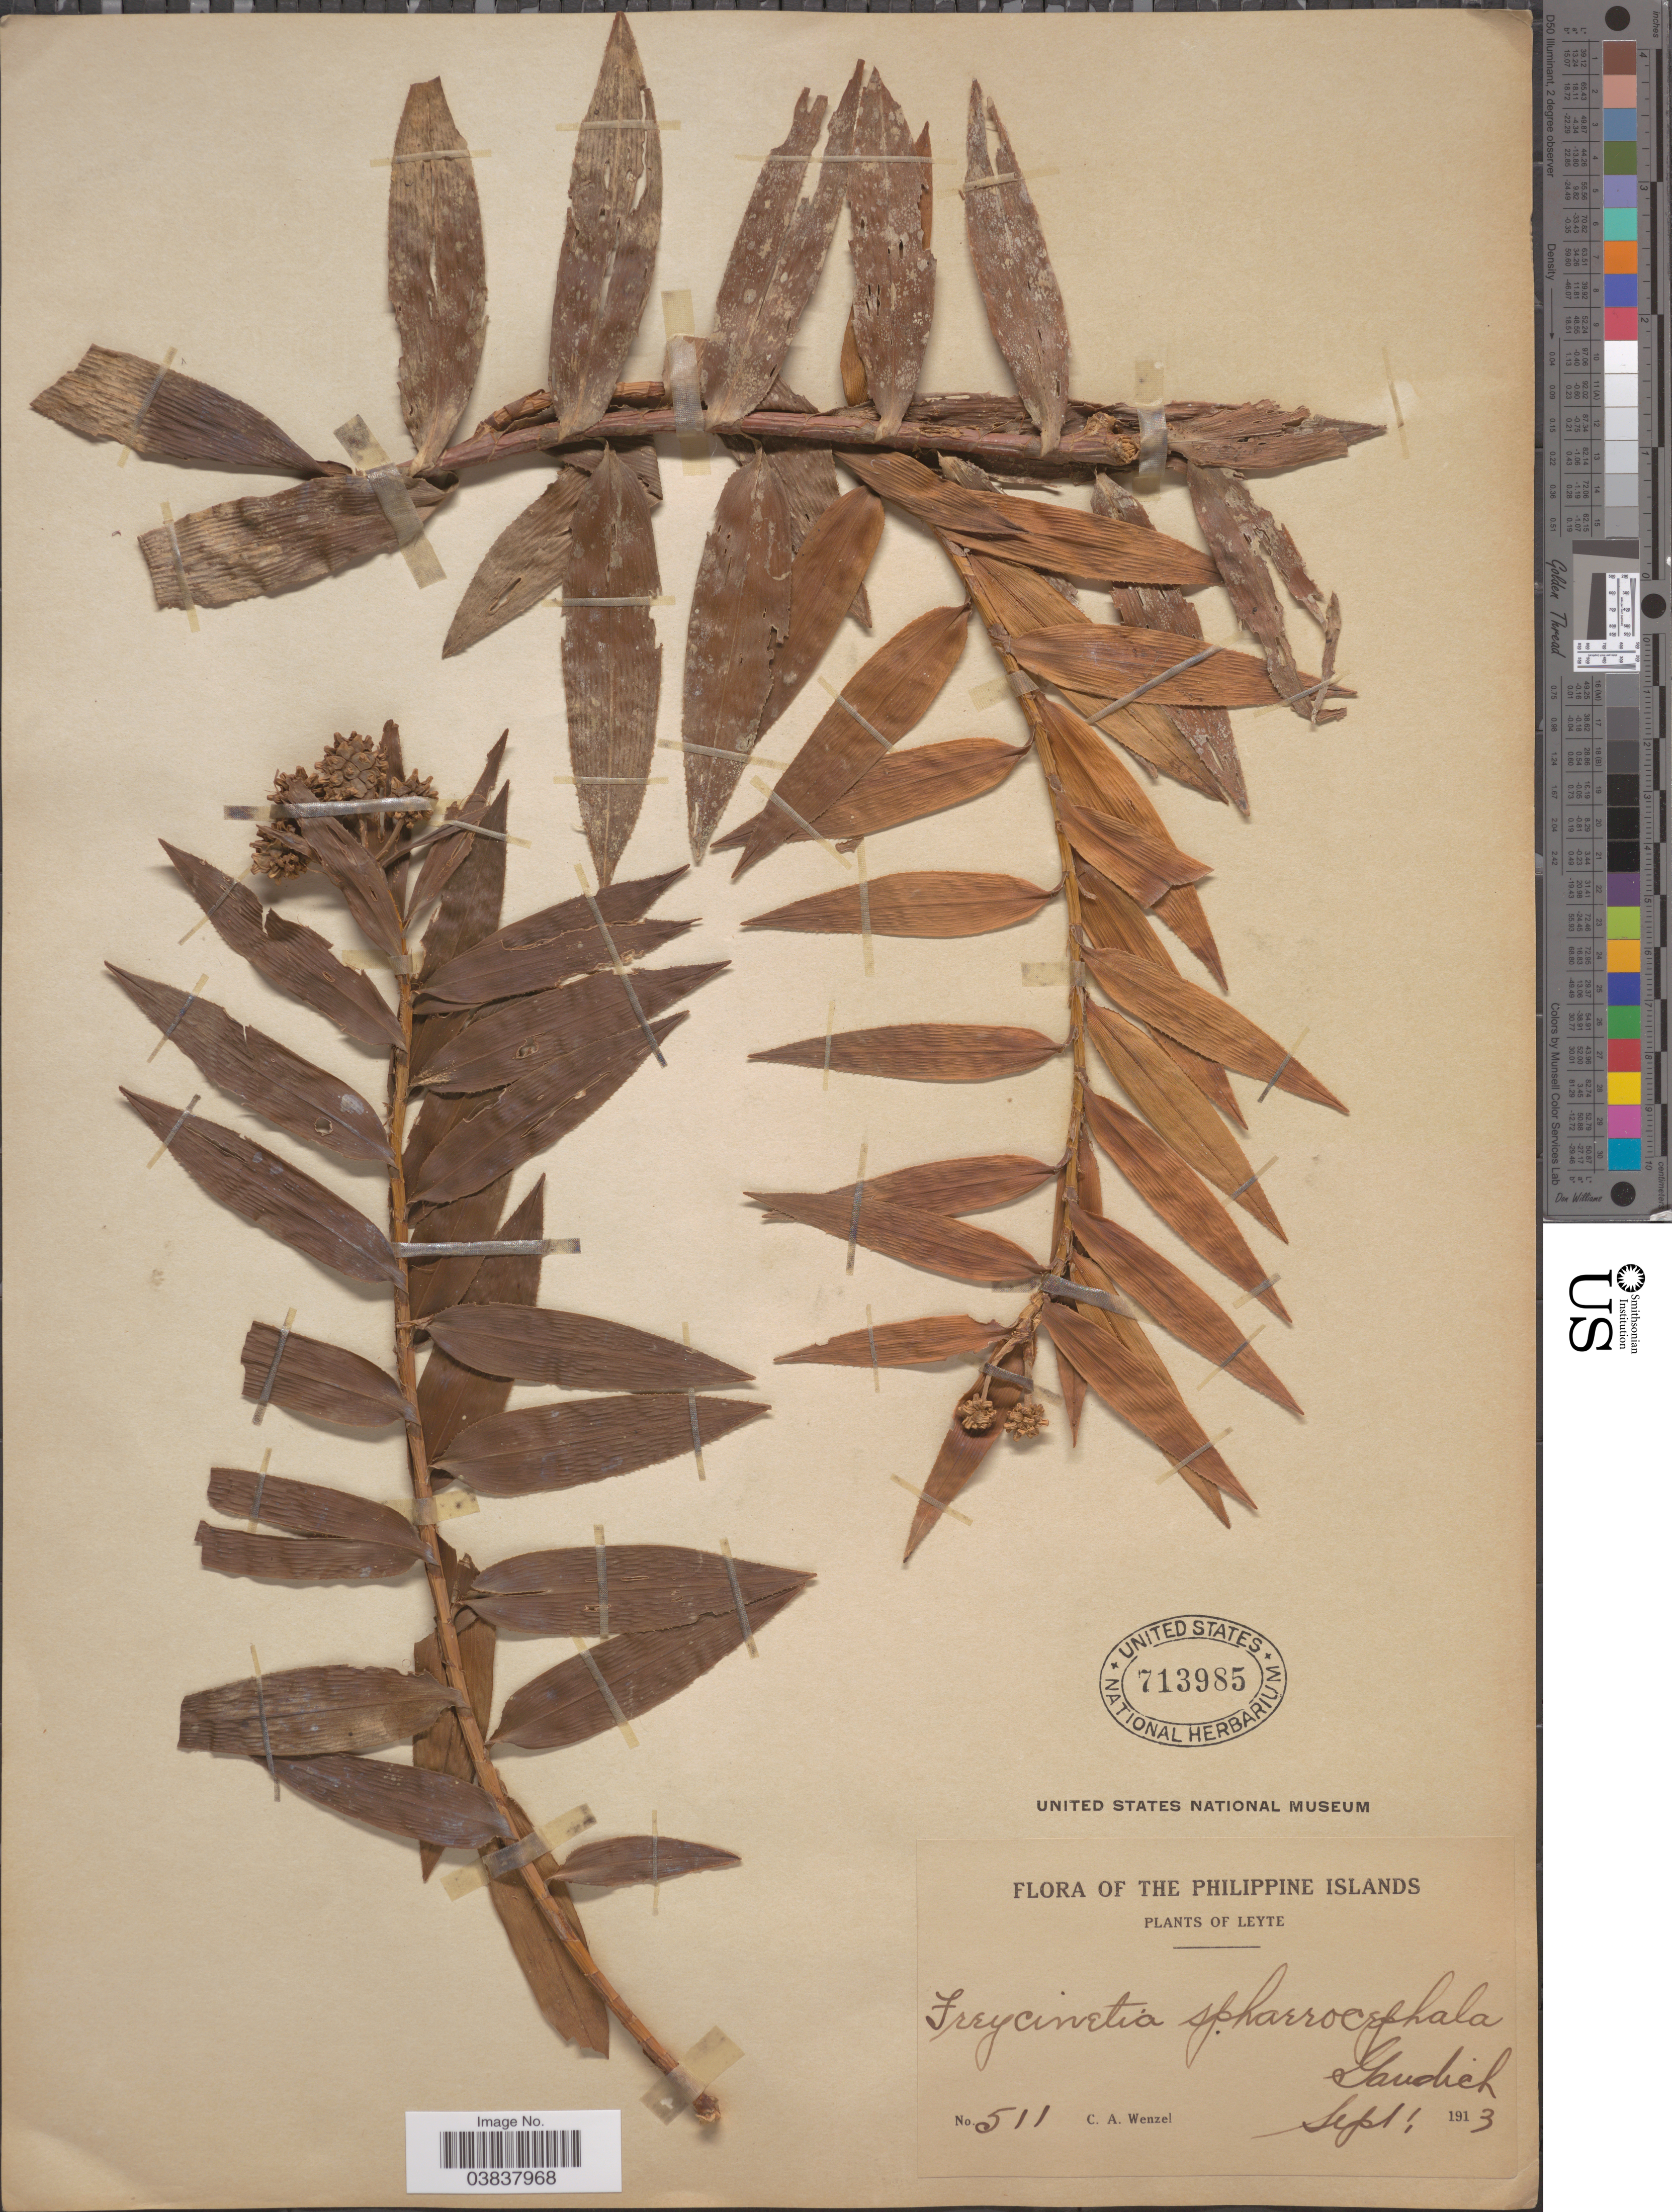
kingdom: Plantae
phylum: Tracheophyta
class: Liliopsida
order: Pandanales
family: Pandanaceae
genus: Freycinetia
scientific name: Freycinetia sphaerocephala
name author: Gaudich.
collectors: C. Wenzel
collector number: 511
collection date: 1913-09-01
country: Philippines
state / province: Eastern Visayas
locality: Leyte.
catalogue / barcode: US 713985